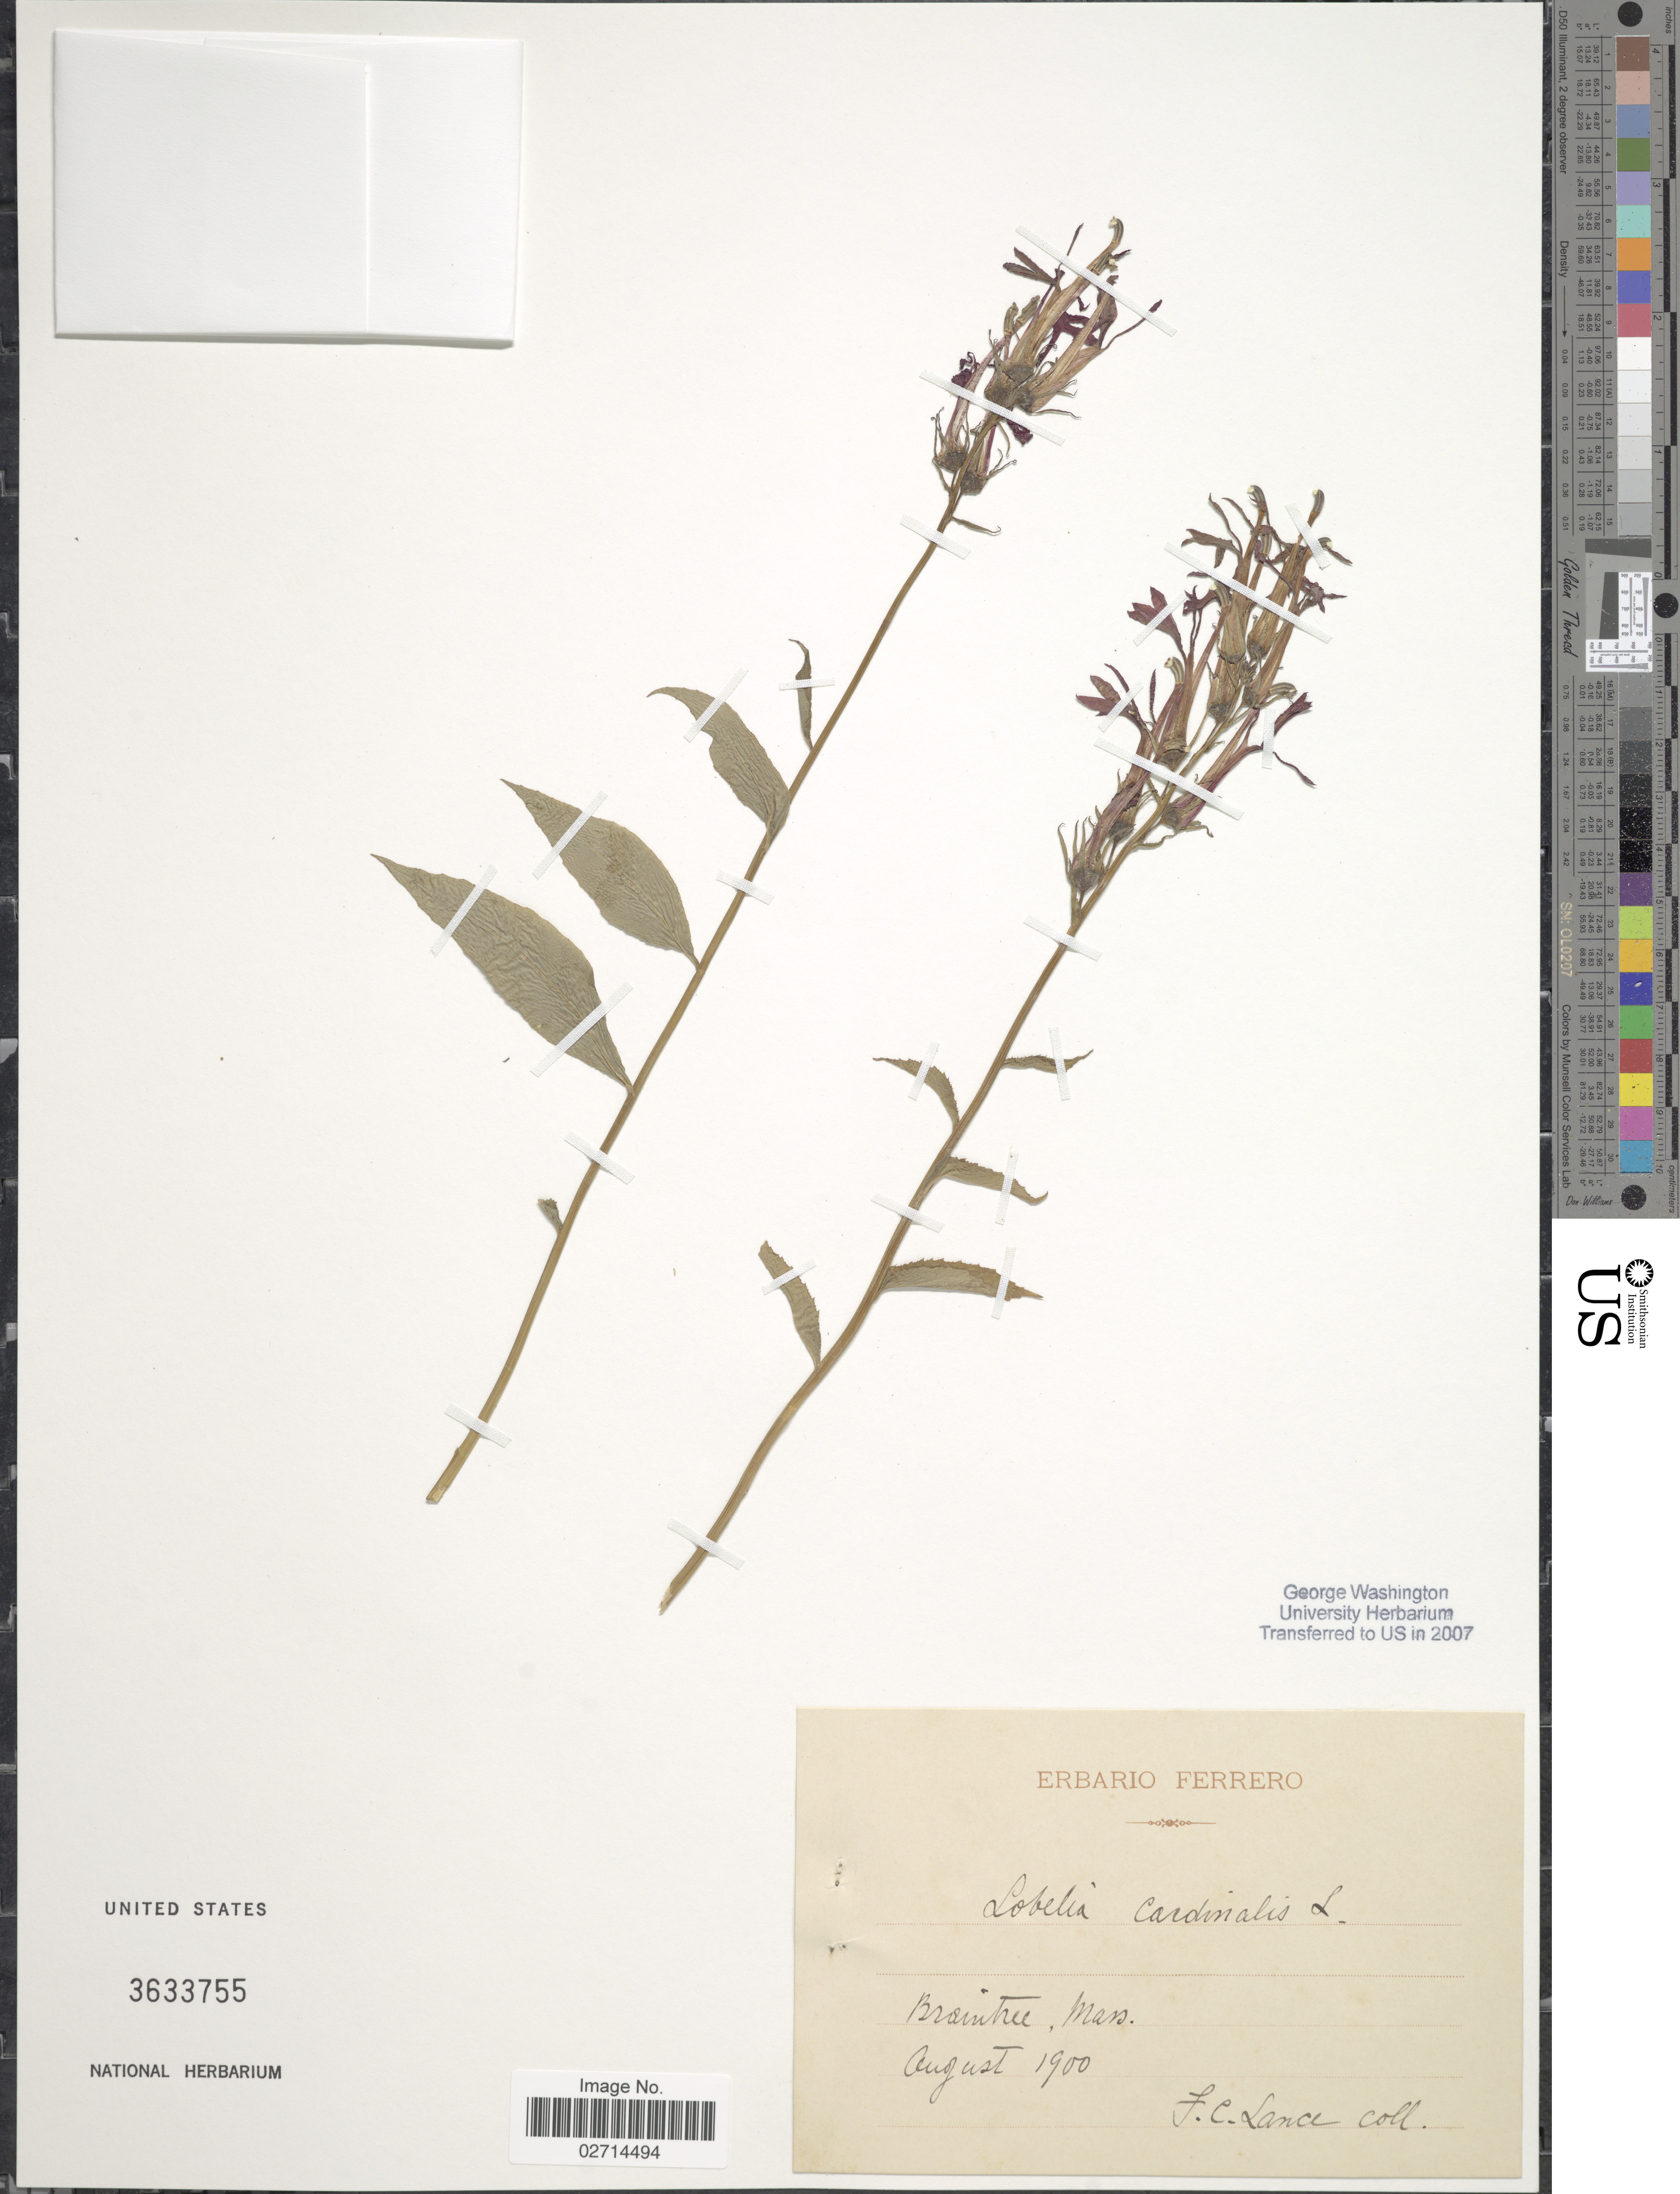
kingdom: Plantae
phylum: Tracheophyta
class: Magnoliopsida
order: Asterales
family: Campanulaceae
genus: Lobelia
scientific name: Lobelia cardinalis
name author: L.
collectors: F. Lance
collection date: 1900-08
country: United States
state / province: Massachusetts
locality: Braintree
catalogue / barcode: US 3633755